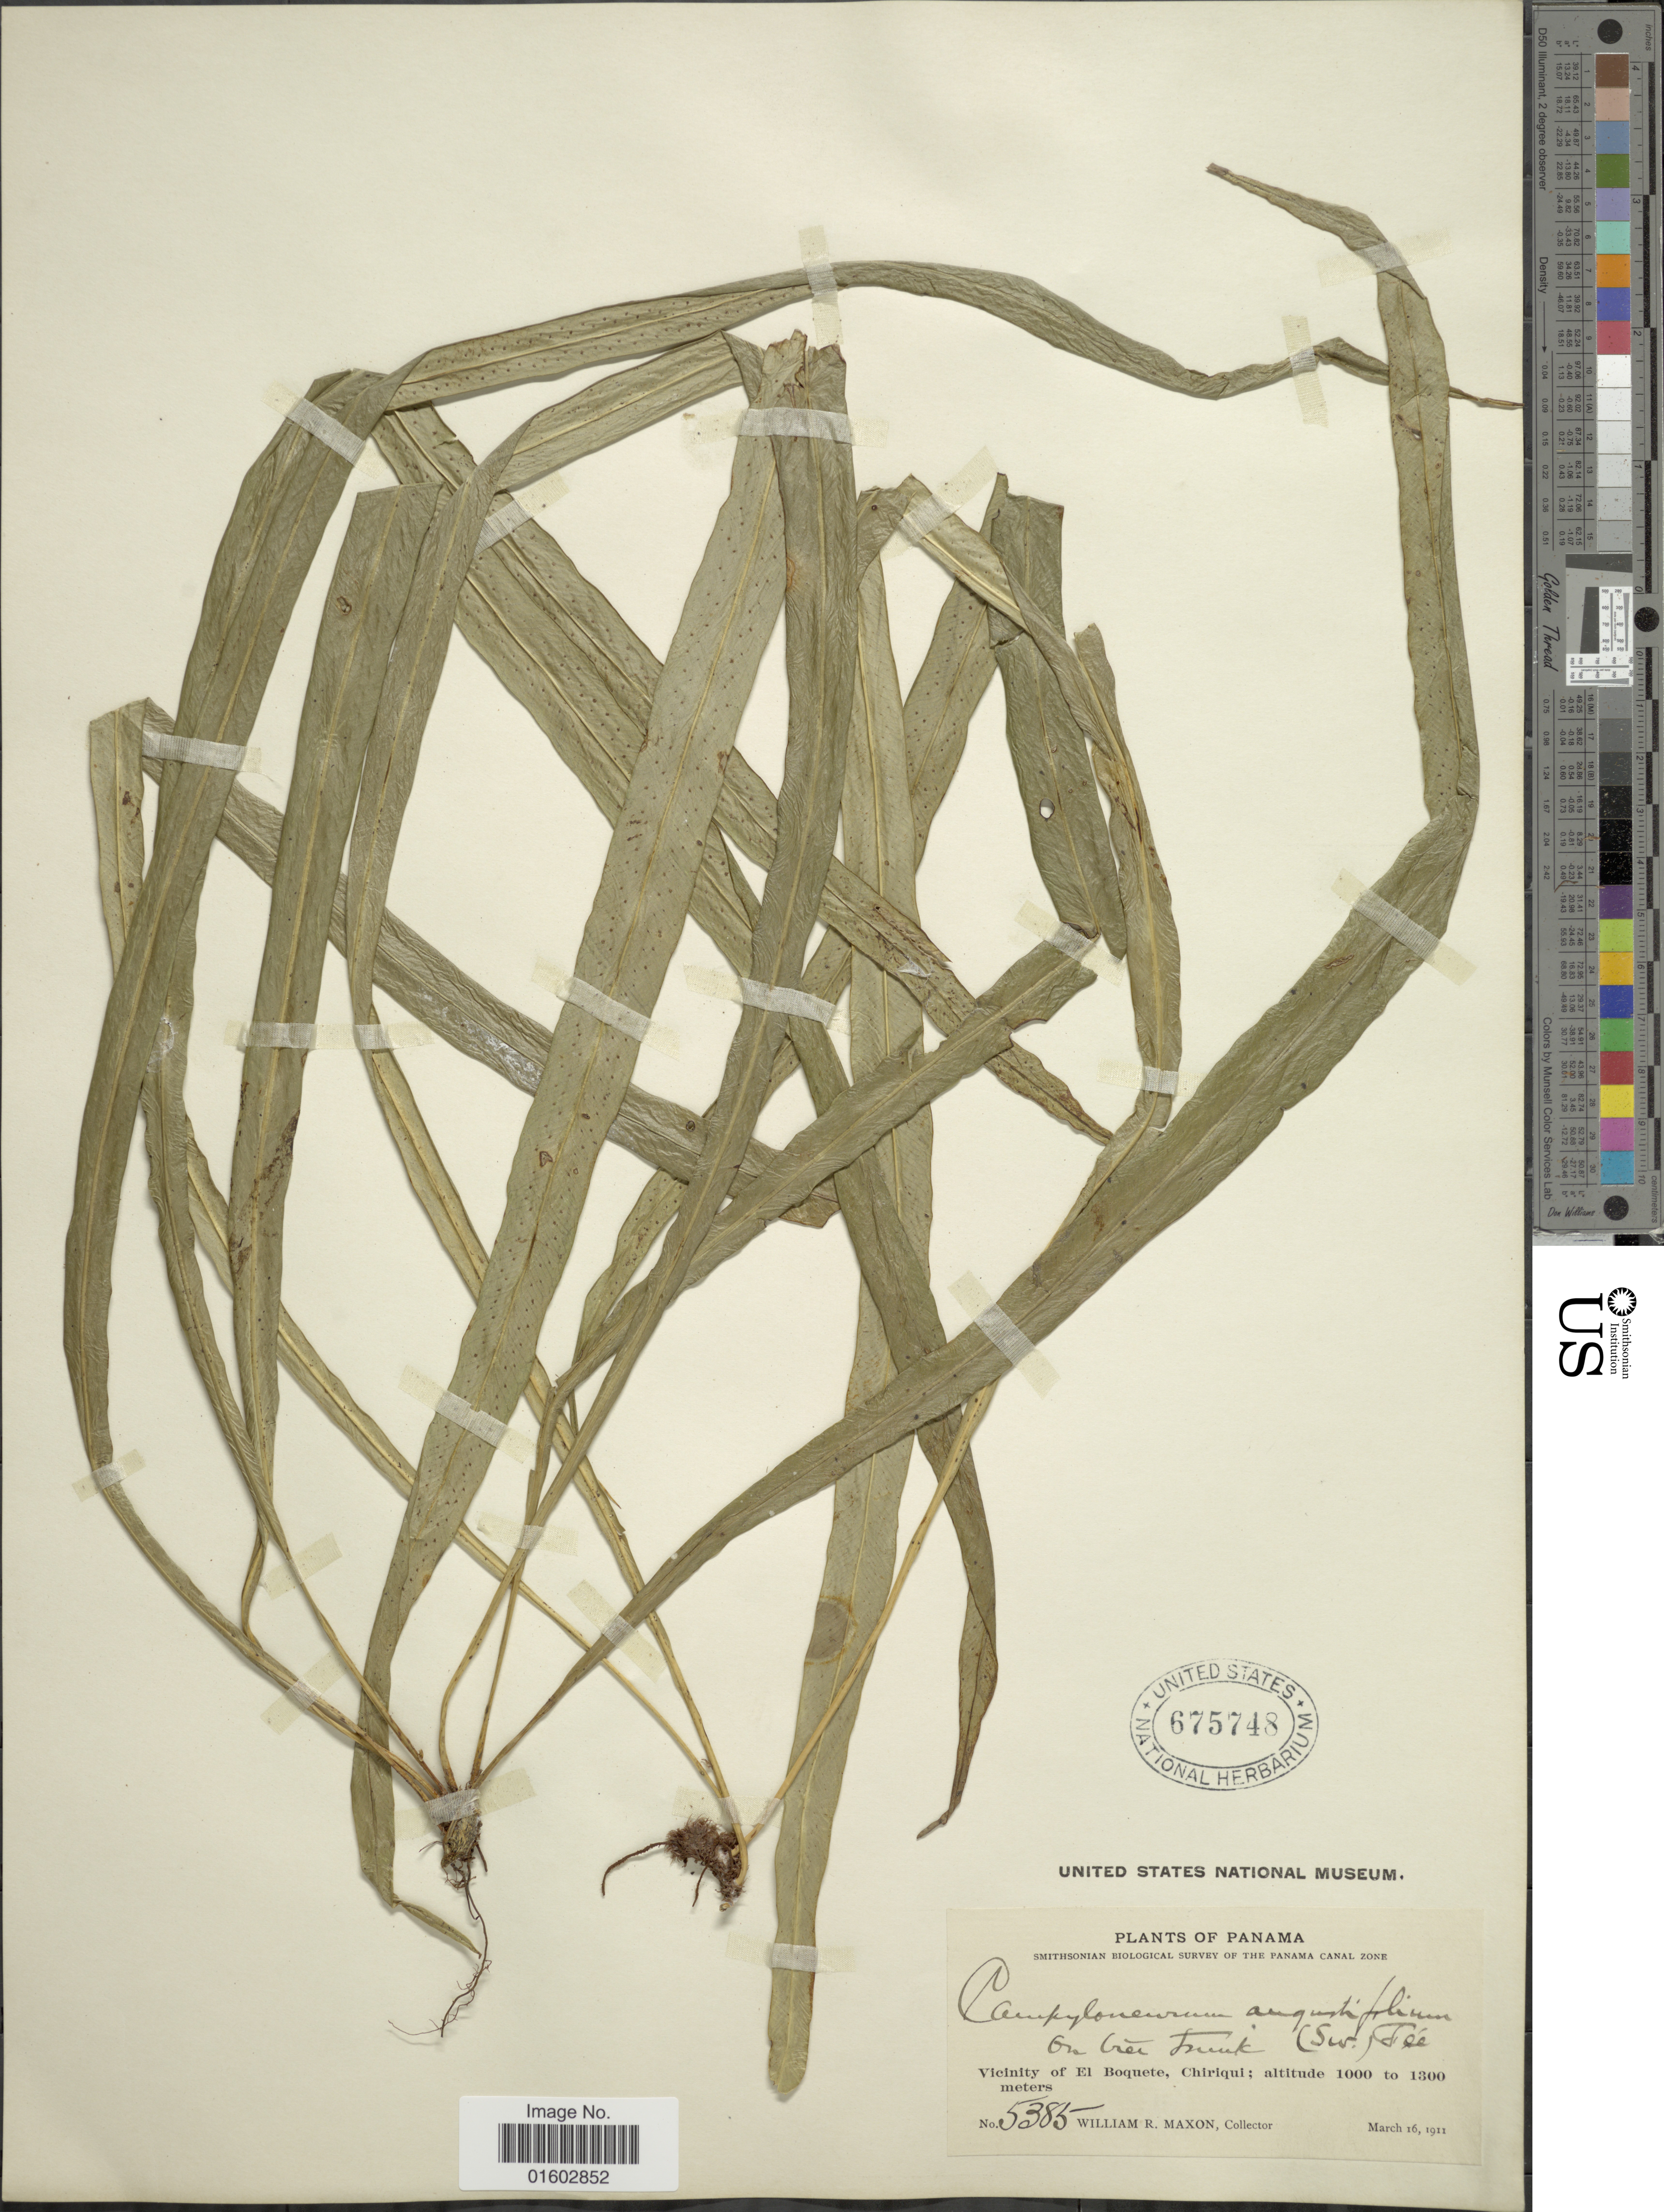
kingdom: Plantae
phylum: Tracheophyta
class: Polypodiopsida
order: Polypodiales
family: Polypodiaceae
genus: Campyloneurum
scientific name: Campyloneurum angustifolium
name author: (Sw.) Fée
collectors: W. R. Maxon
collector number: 5385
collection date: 1911-03-16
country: Panama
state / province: Chiriqui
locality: Vicinity of El Boquete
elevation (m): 1000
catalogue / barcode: US 675748